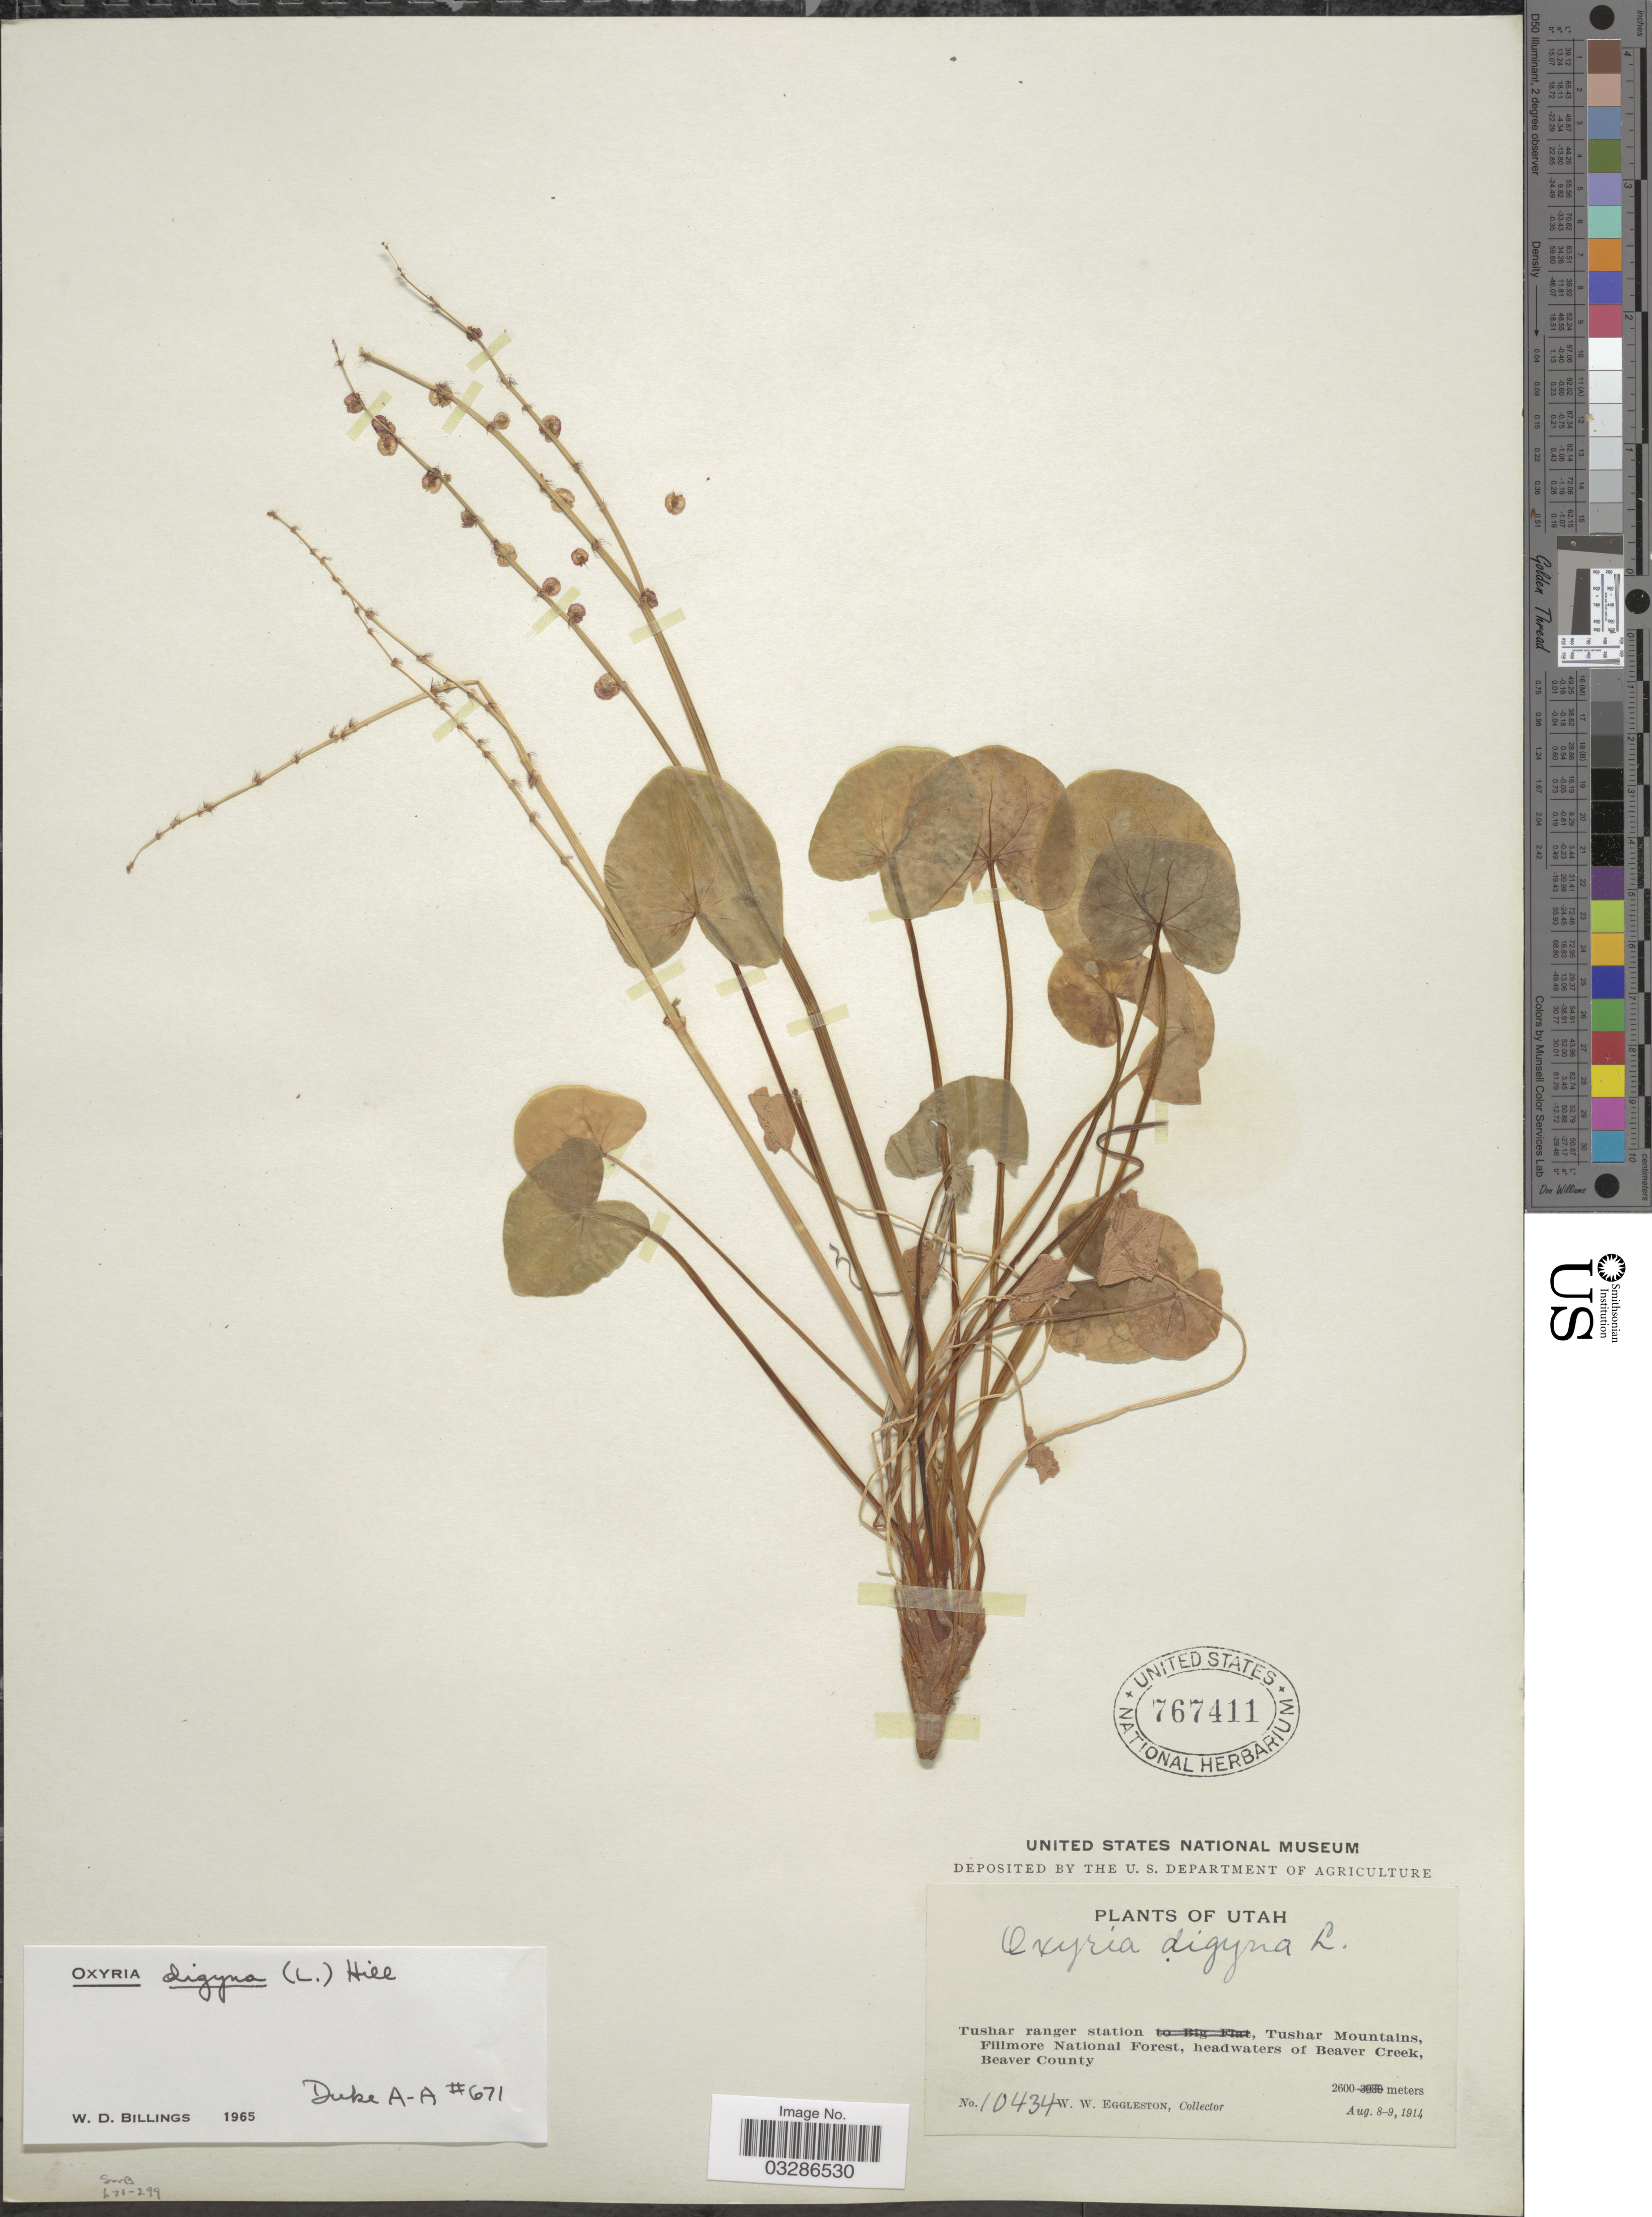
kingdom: Plantae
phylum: Tracheophyta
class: Magnoliopsida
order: Caryophyllales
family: Polygonaceae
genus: Oxyria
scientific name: Oxyria digyna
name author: (L.) Hill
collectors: W. W. Eggleston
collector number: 10434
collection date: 1914-08-08/1914-08-09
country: United States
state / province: Utah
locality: Tushar ranger station, Tushar Mountains, Fillmore National Forest, headwaters of Beaver Creek, Beaver County.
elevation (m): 2600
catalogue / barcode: US 767411